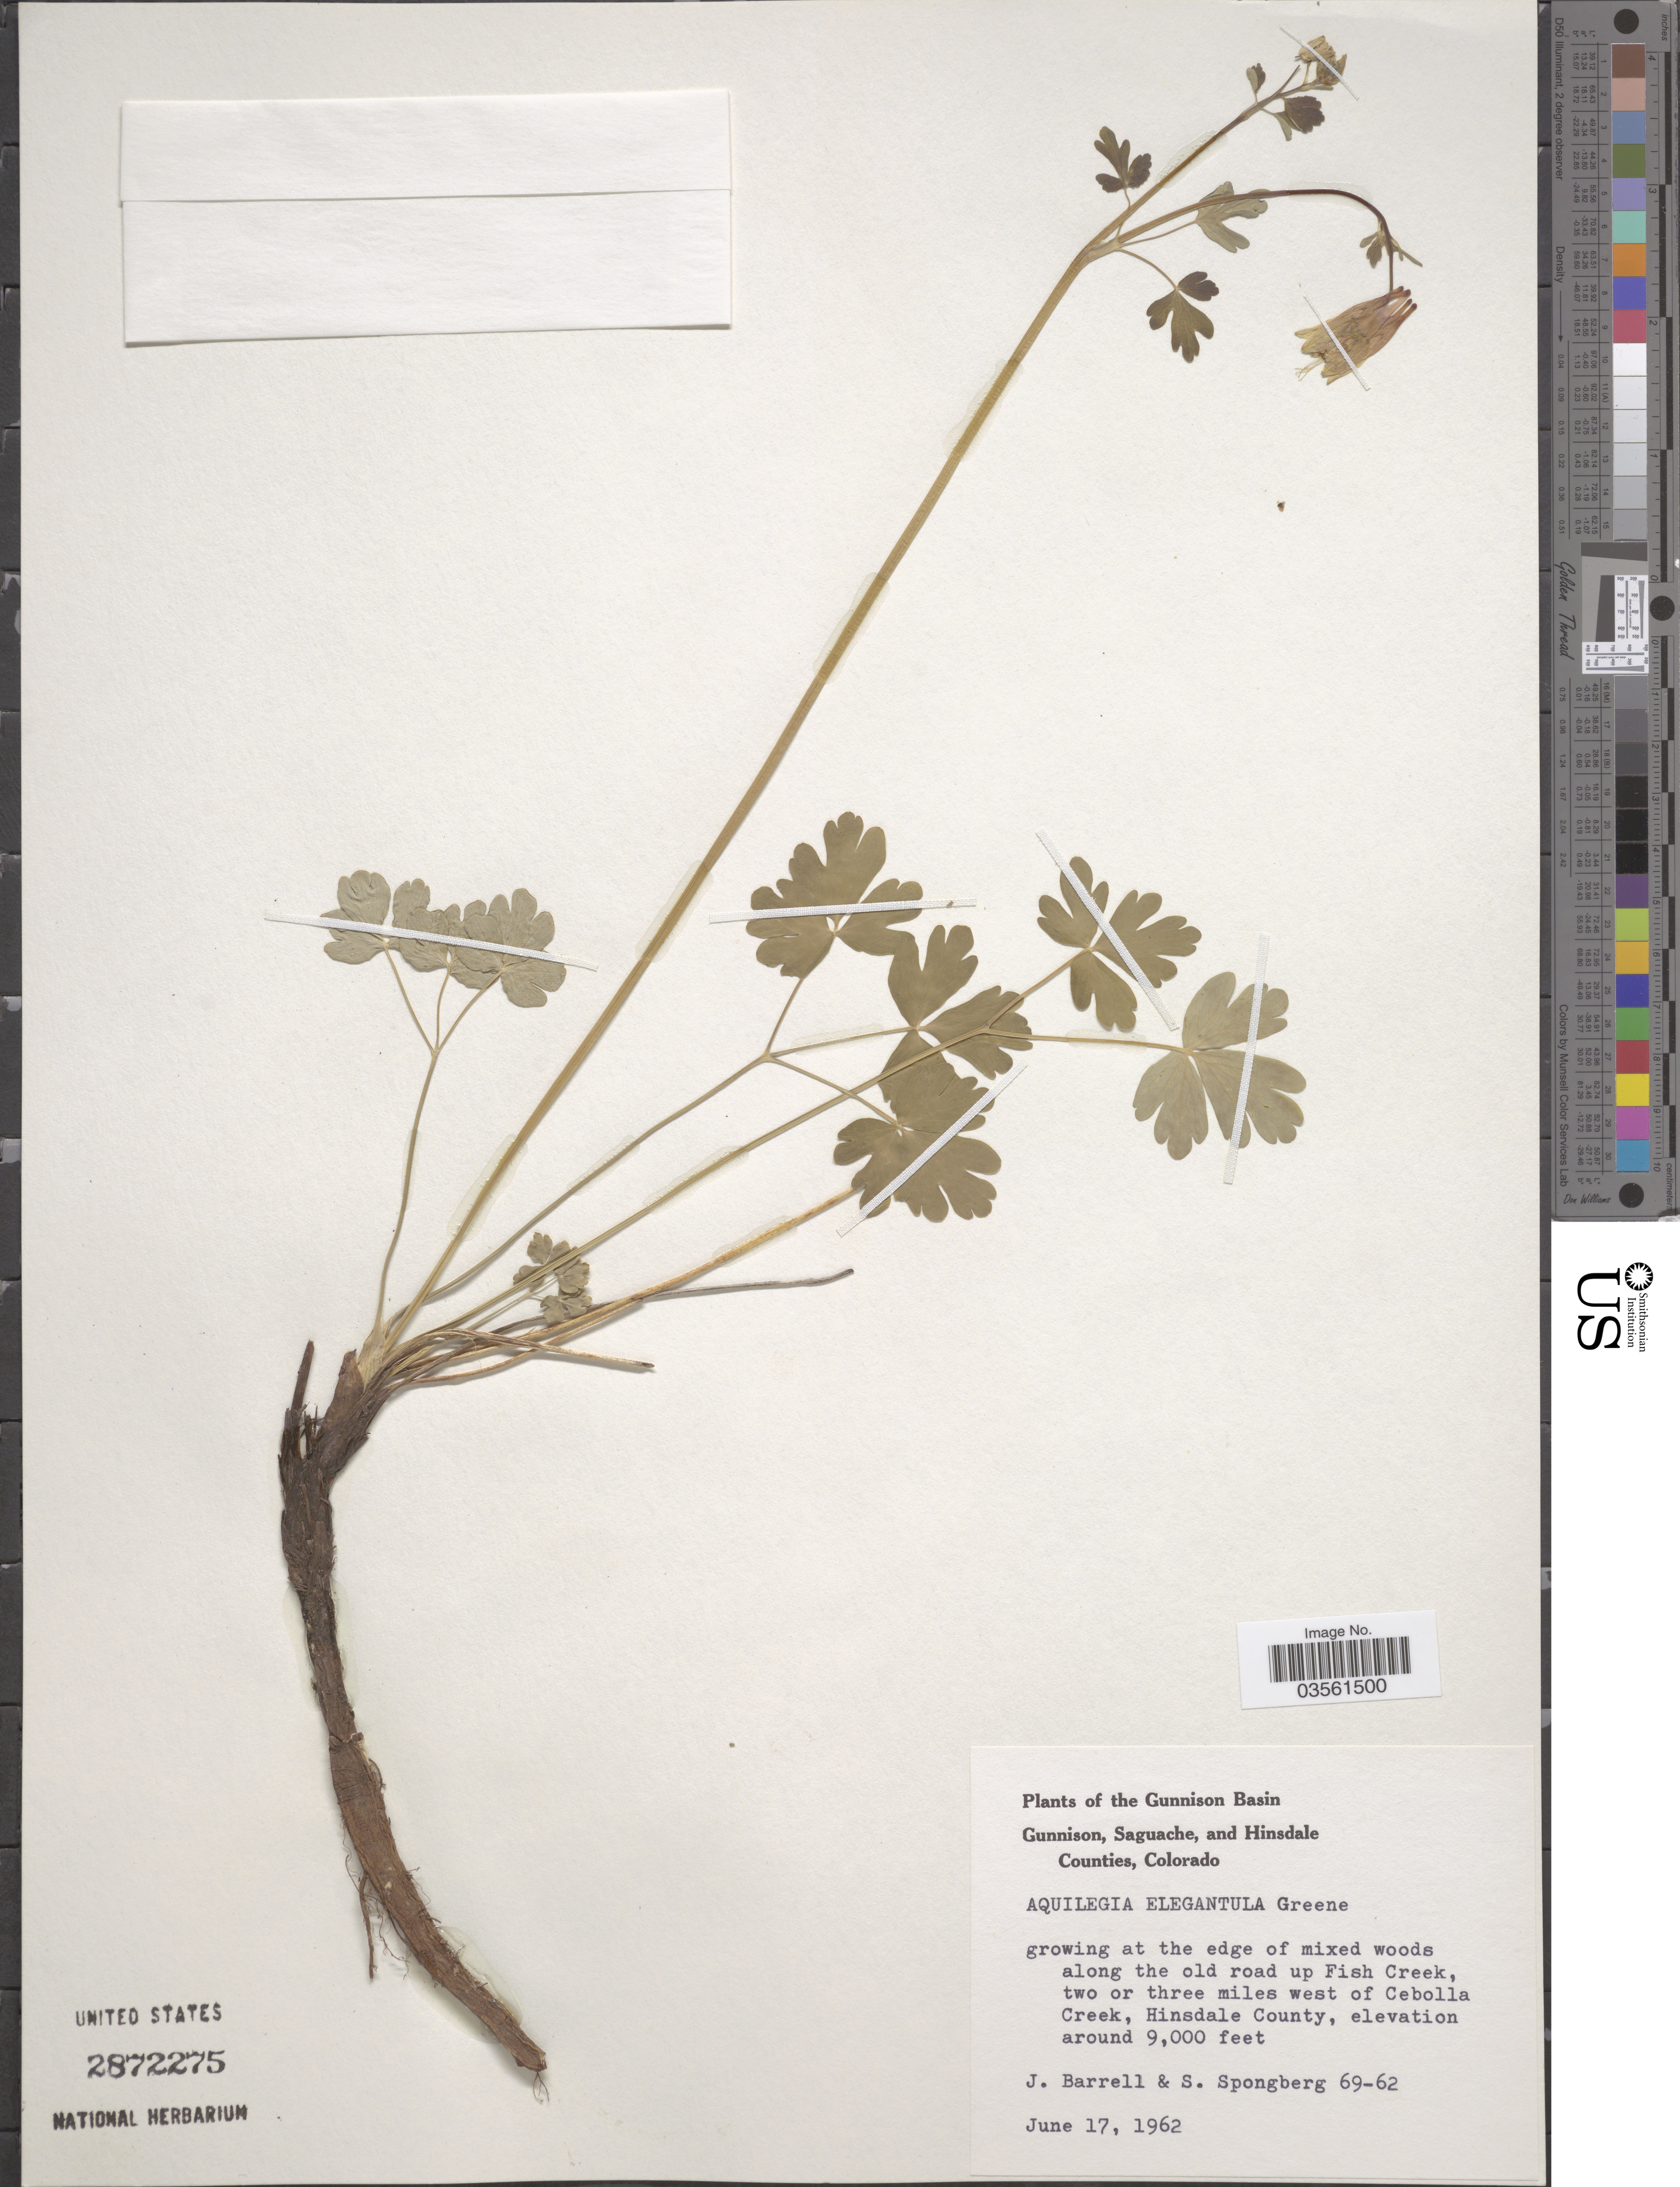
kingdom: Plantae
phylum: Tracheophyta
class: Magnoliopsida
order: Ranunculales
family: Ranunculaceae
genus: Aquilegia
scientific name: Aquilegia elegantula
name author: Greene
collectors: J. Barrell & S. A.Spongberg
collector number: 69-62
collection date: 1962-06-17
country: United States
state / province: Colorado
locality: The Gunnison Basin. Along the old road up Fish Creek, two or three miles west of Cebolla Creek, Hinsdale County.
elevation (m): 2743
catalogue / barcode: US 2872275